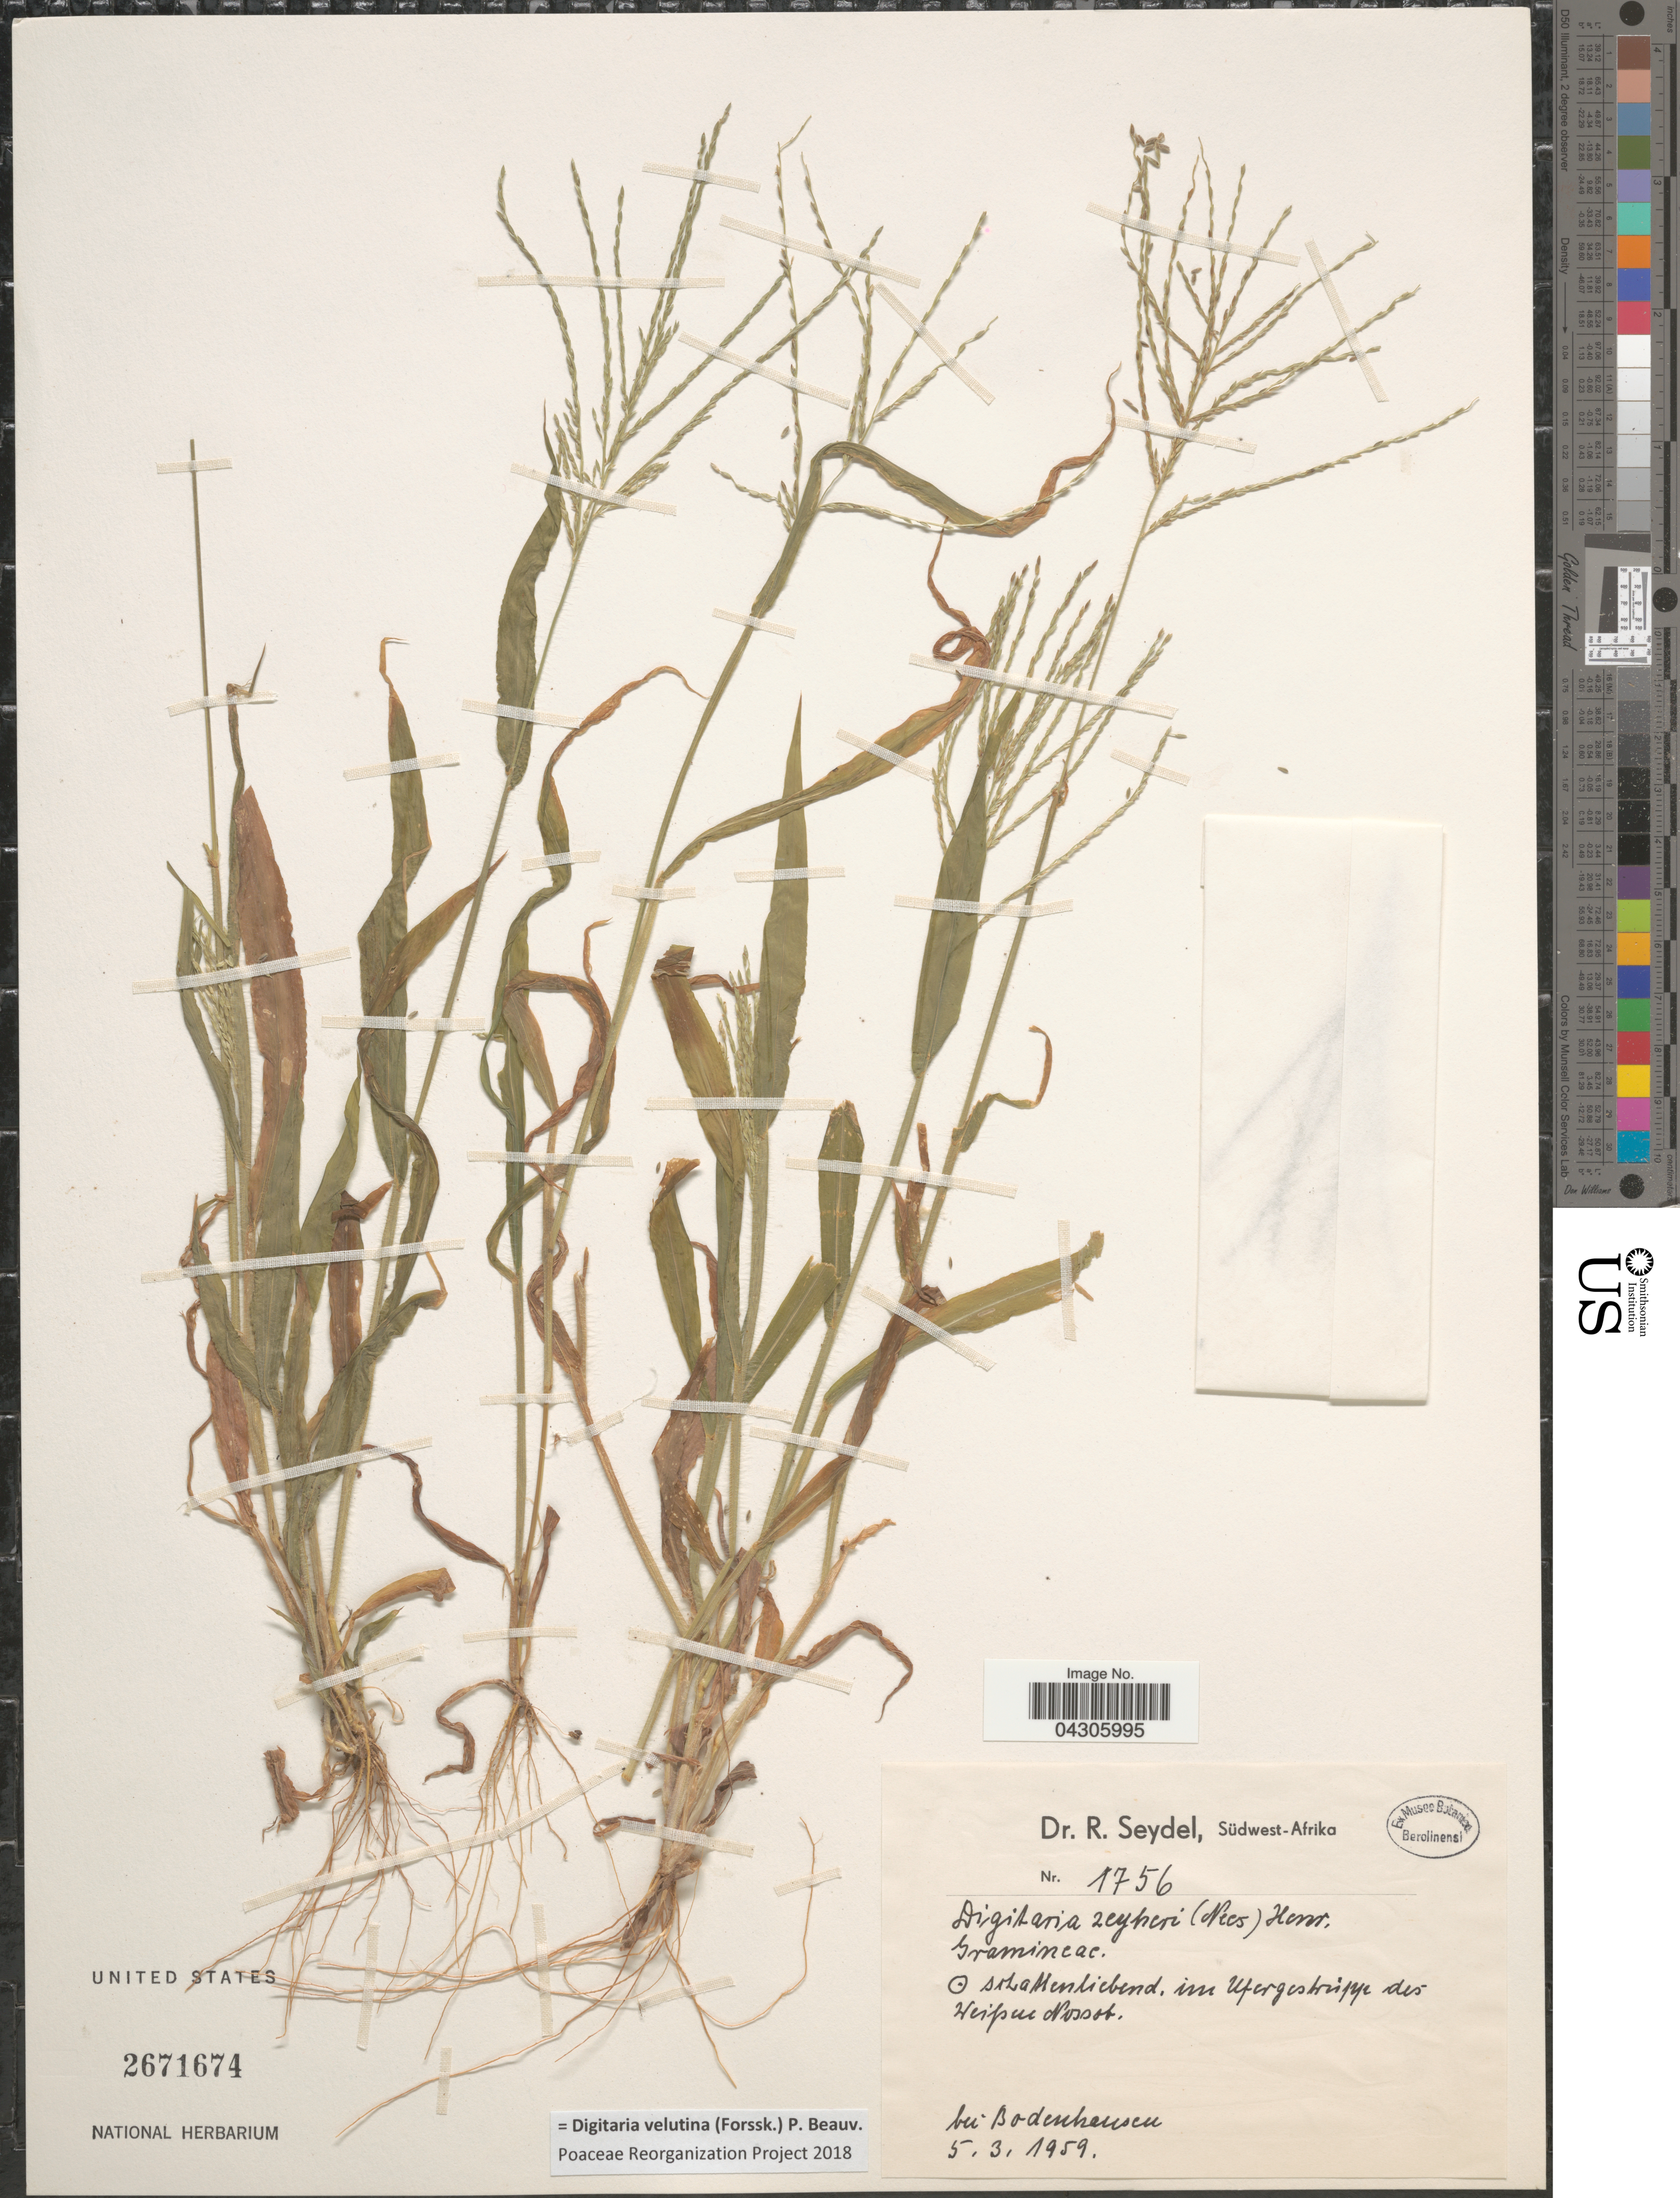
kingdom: Plantae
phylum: Tracheophyta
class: Liliopsida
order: Poales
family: Poaceae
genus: Digitaria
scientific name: Digitaria velutina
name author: (Forssk.) P. Beauv.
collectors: R. Seydel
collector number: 1756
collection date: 1959-03-05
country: Namibia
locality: Bei Bodenhausen.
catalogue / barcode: US 2671674